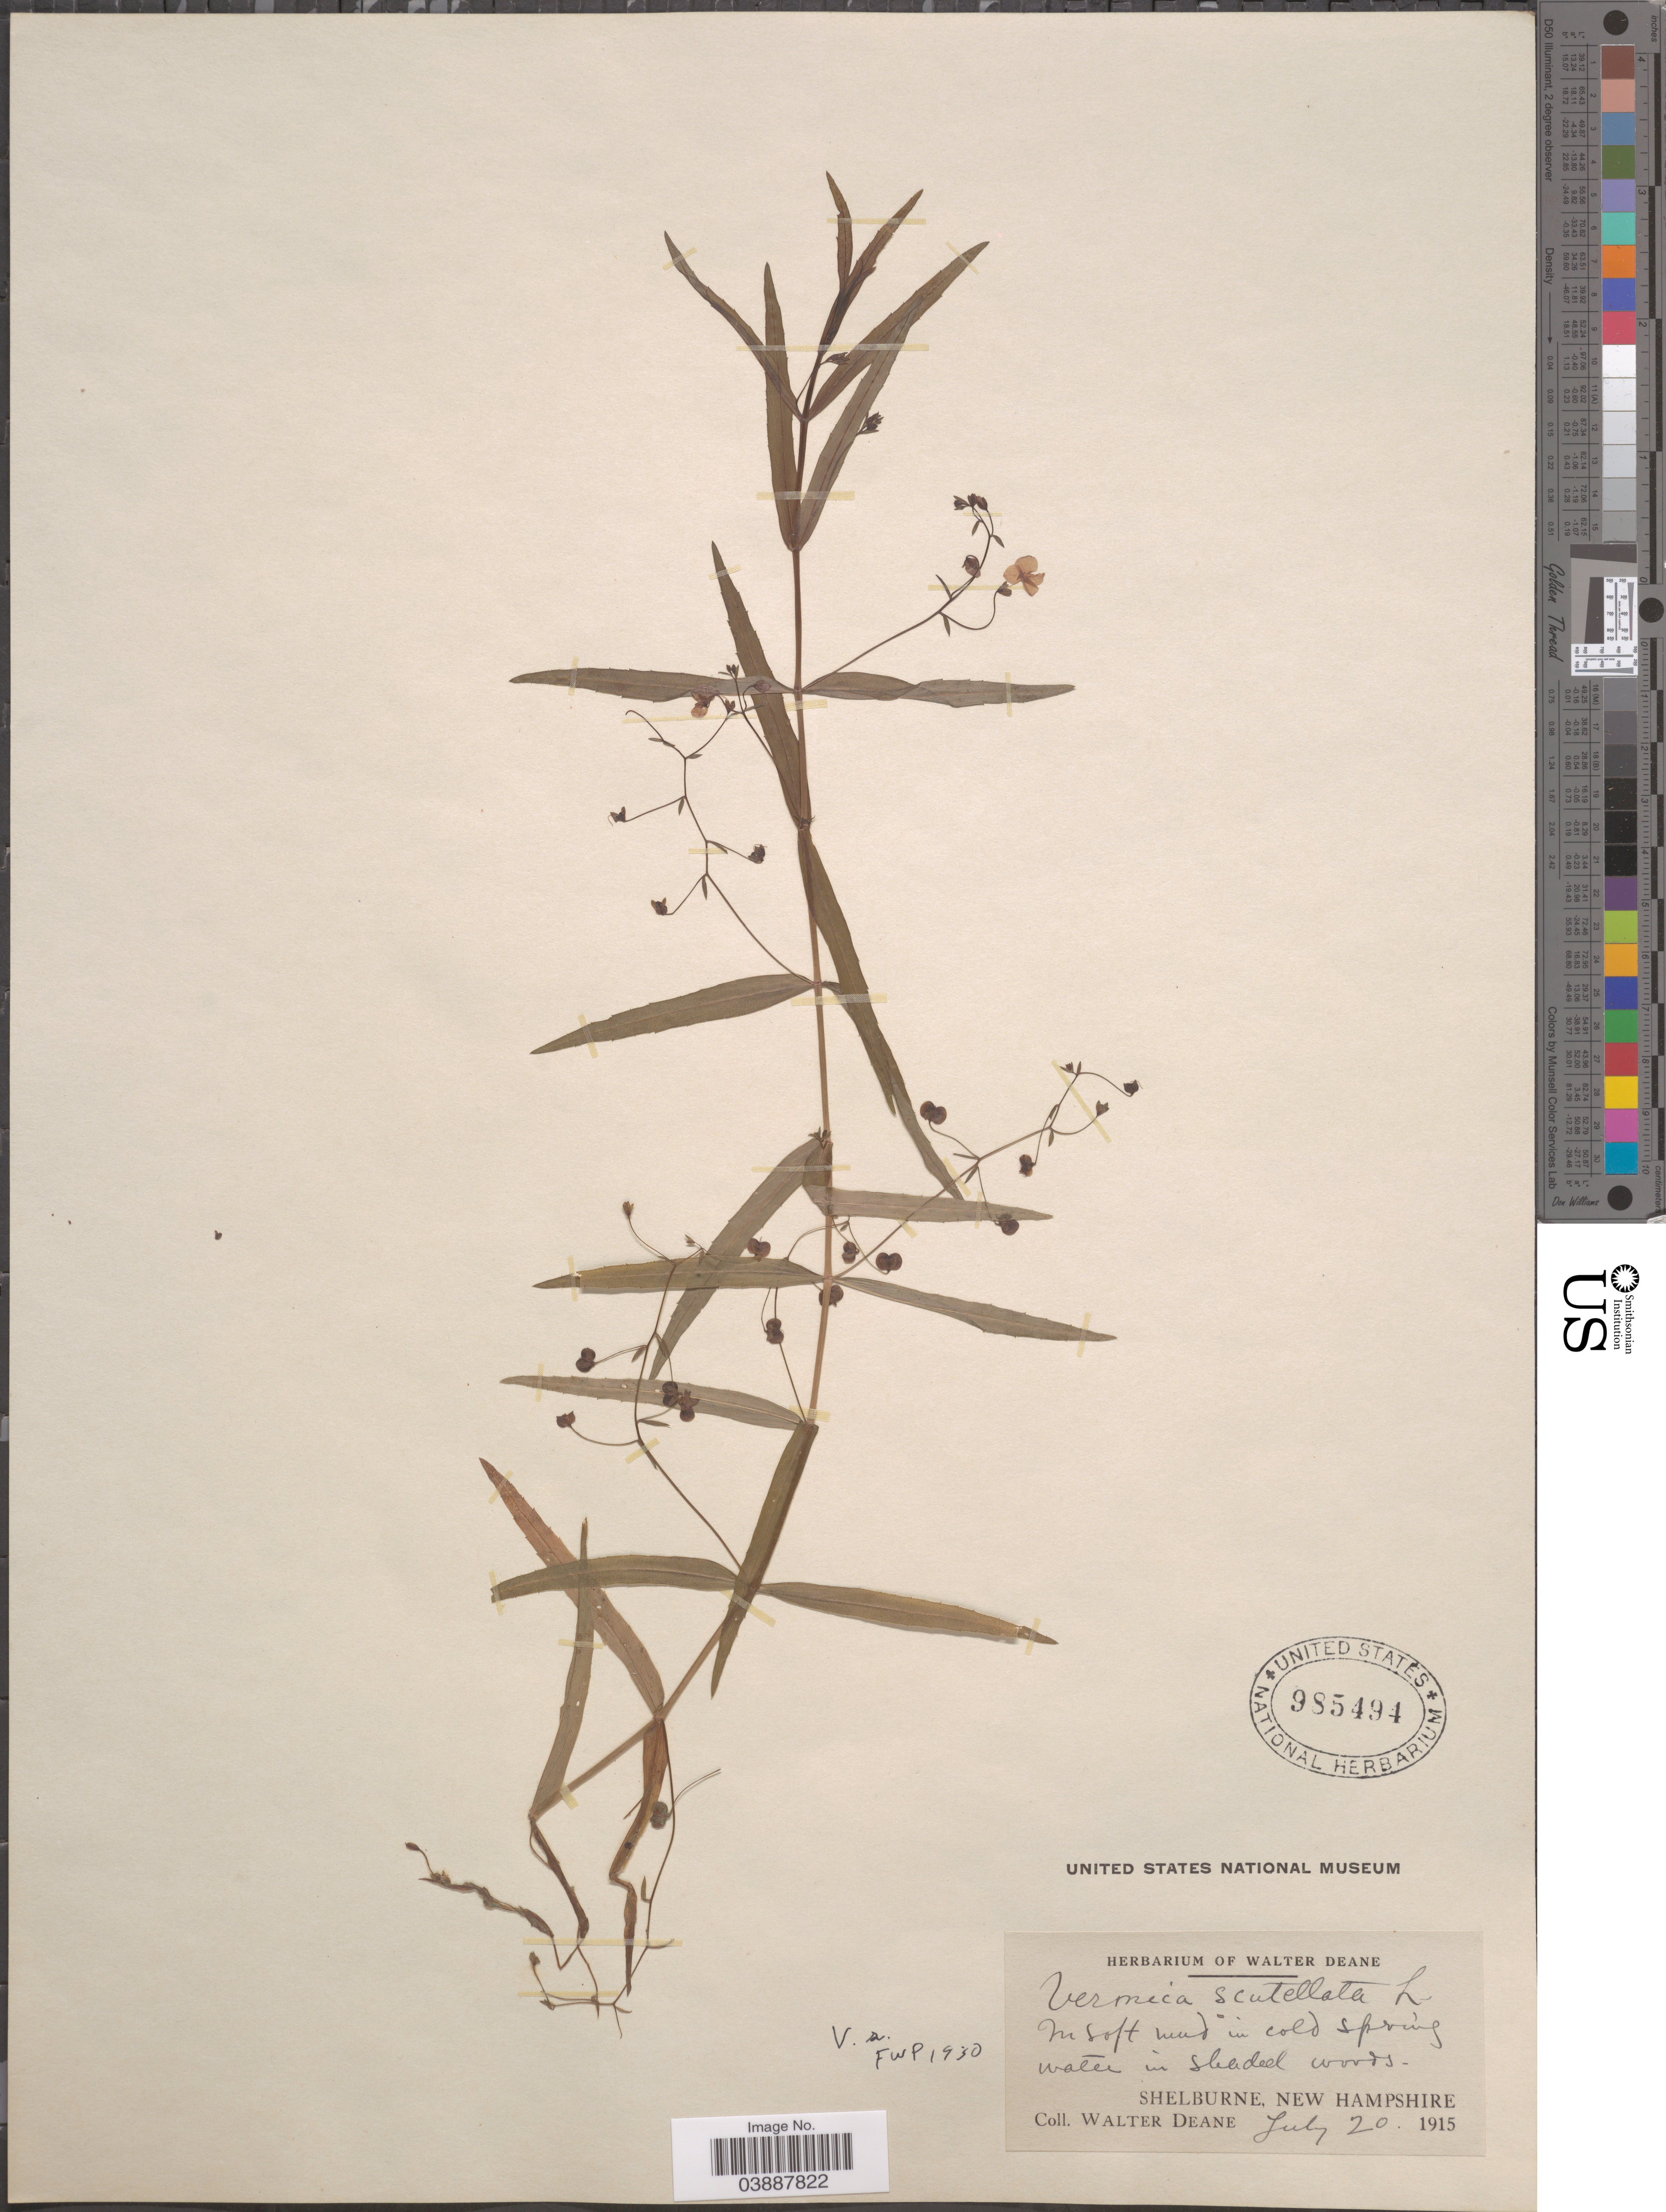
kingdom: Plantae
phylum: Tracheophyta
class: Magnoliopsida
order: Lamiales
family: Plantaginaceae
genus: Veronica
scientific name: Veronica scutellata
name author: L.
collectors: W. Deane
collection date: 1915-07-20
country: United States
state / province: New Hampshire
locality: In Soft mud in cold Spring. Shelburne.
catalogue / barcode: US 985494